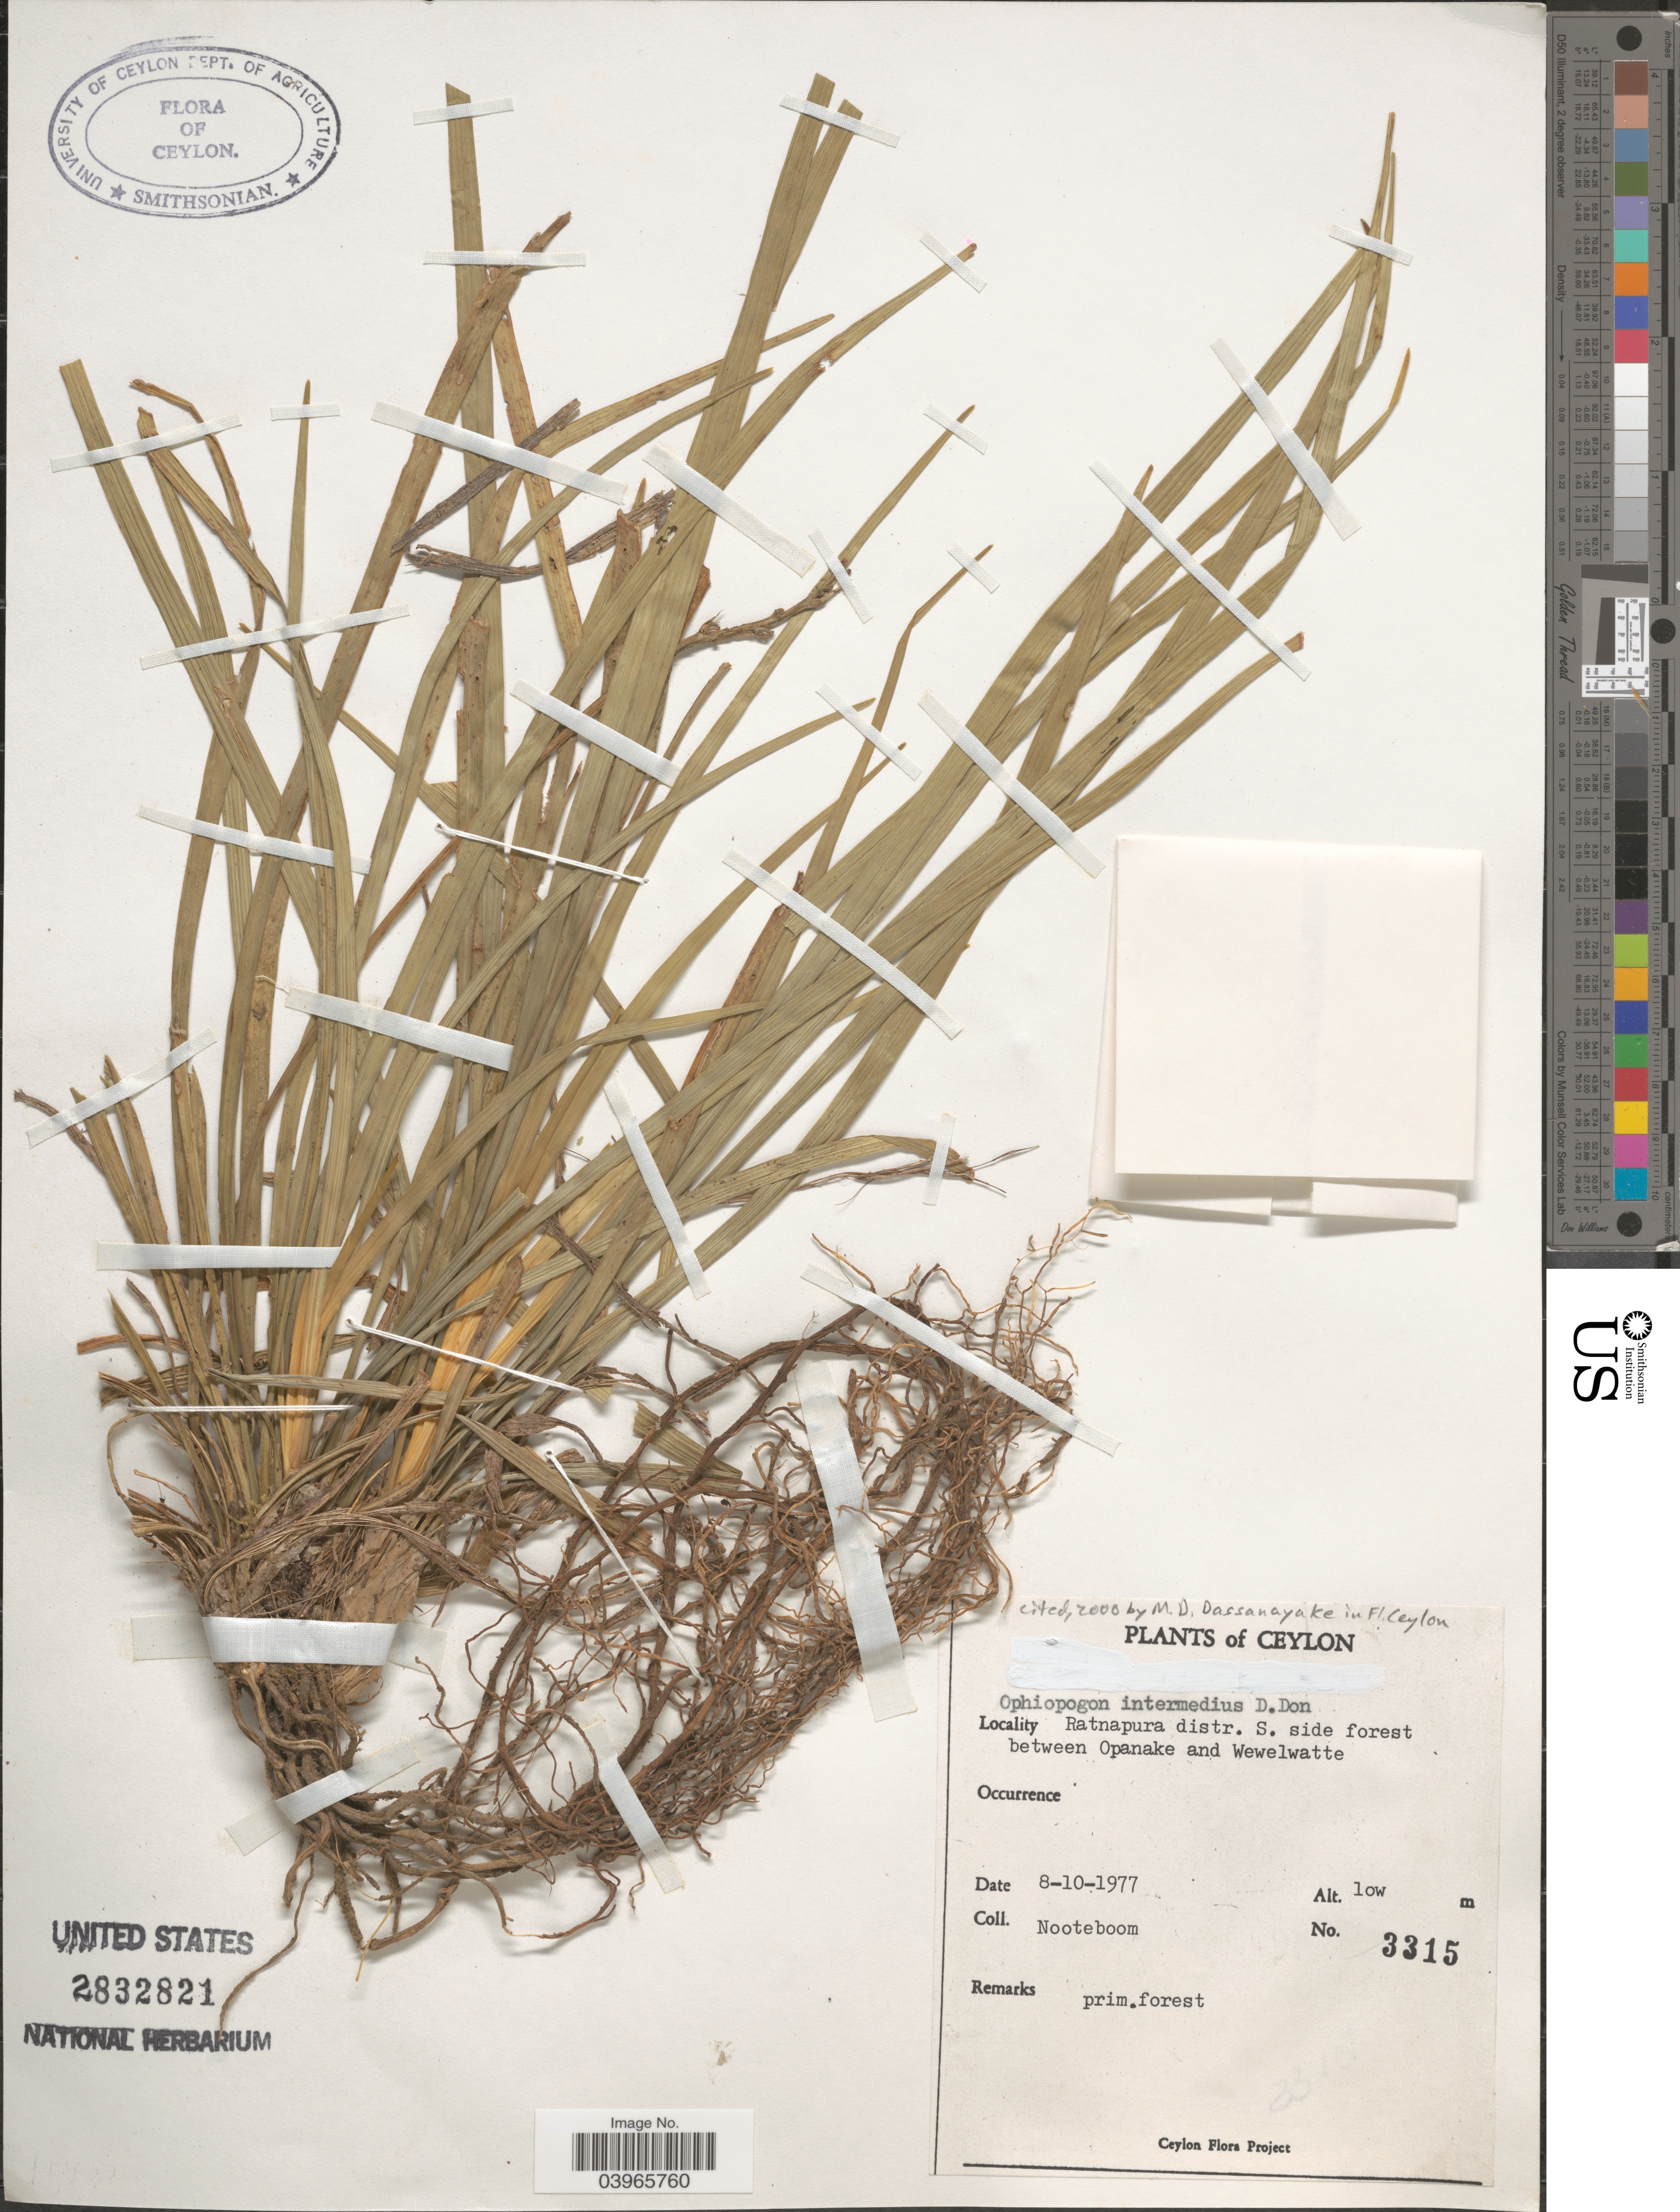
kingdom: Plantae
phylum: Tracheophyta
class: Liliopsida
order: Asparagales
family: Asparagaceae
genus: Ophiopogon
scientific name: Ophiopogon intermedius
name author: D. Don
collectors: Nooteboom, --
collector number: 3315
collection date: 1977-10-08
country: Sri Lanka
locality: Ceylon. Ratnapura distr. S. side forest between Opanake and Wewelwatte.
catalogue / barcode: US 2832821